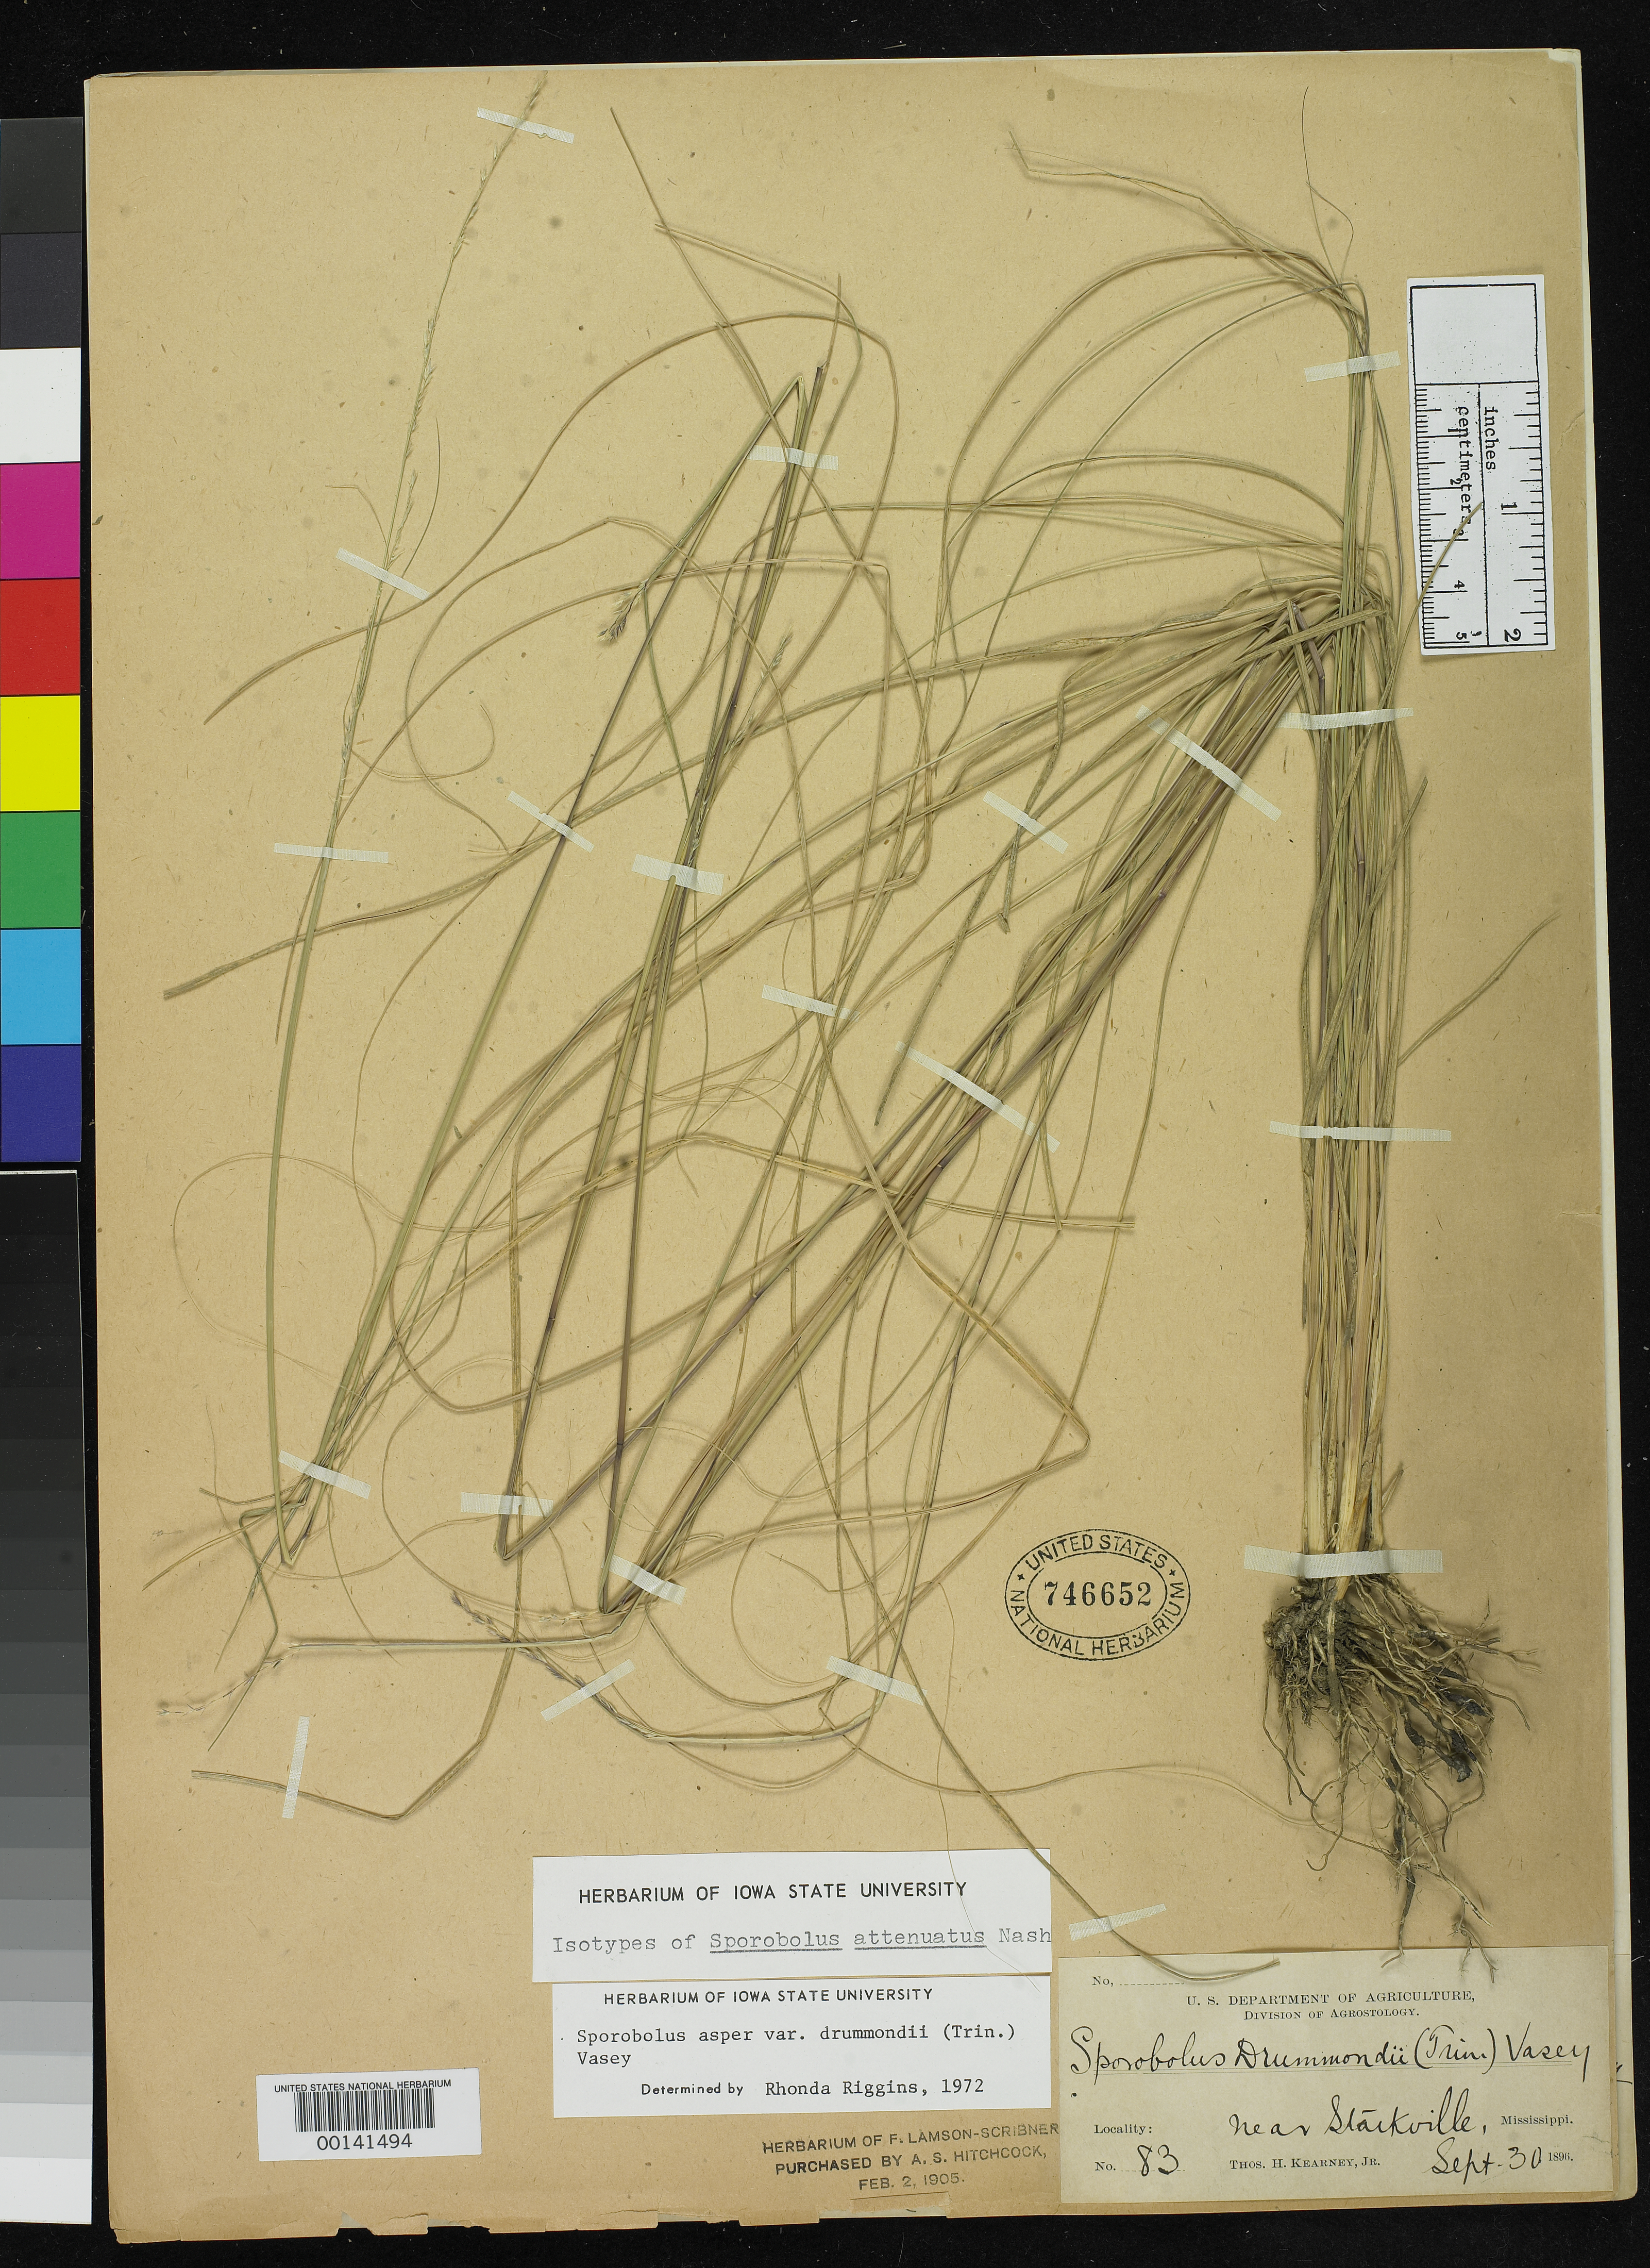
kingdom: Plantae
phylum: Tracheophyta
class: Liliopsida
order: Poales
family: Poaceae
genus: Sporobolus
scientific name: Sporobolus attenuatus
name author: Nash in Small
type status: Isotype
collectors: T. H. Kearney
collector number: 83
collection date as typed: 30 Sep 1896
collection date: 1896-09-30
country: United States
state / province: Mississippi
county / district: Oktibbeha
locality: Starkville.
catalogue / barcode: US 746652